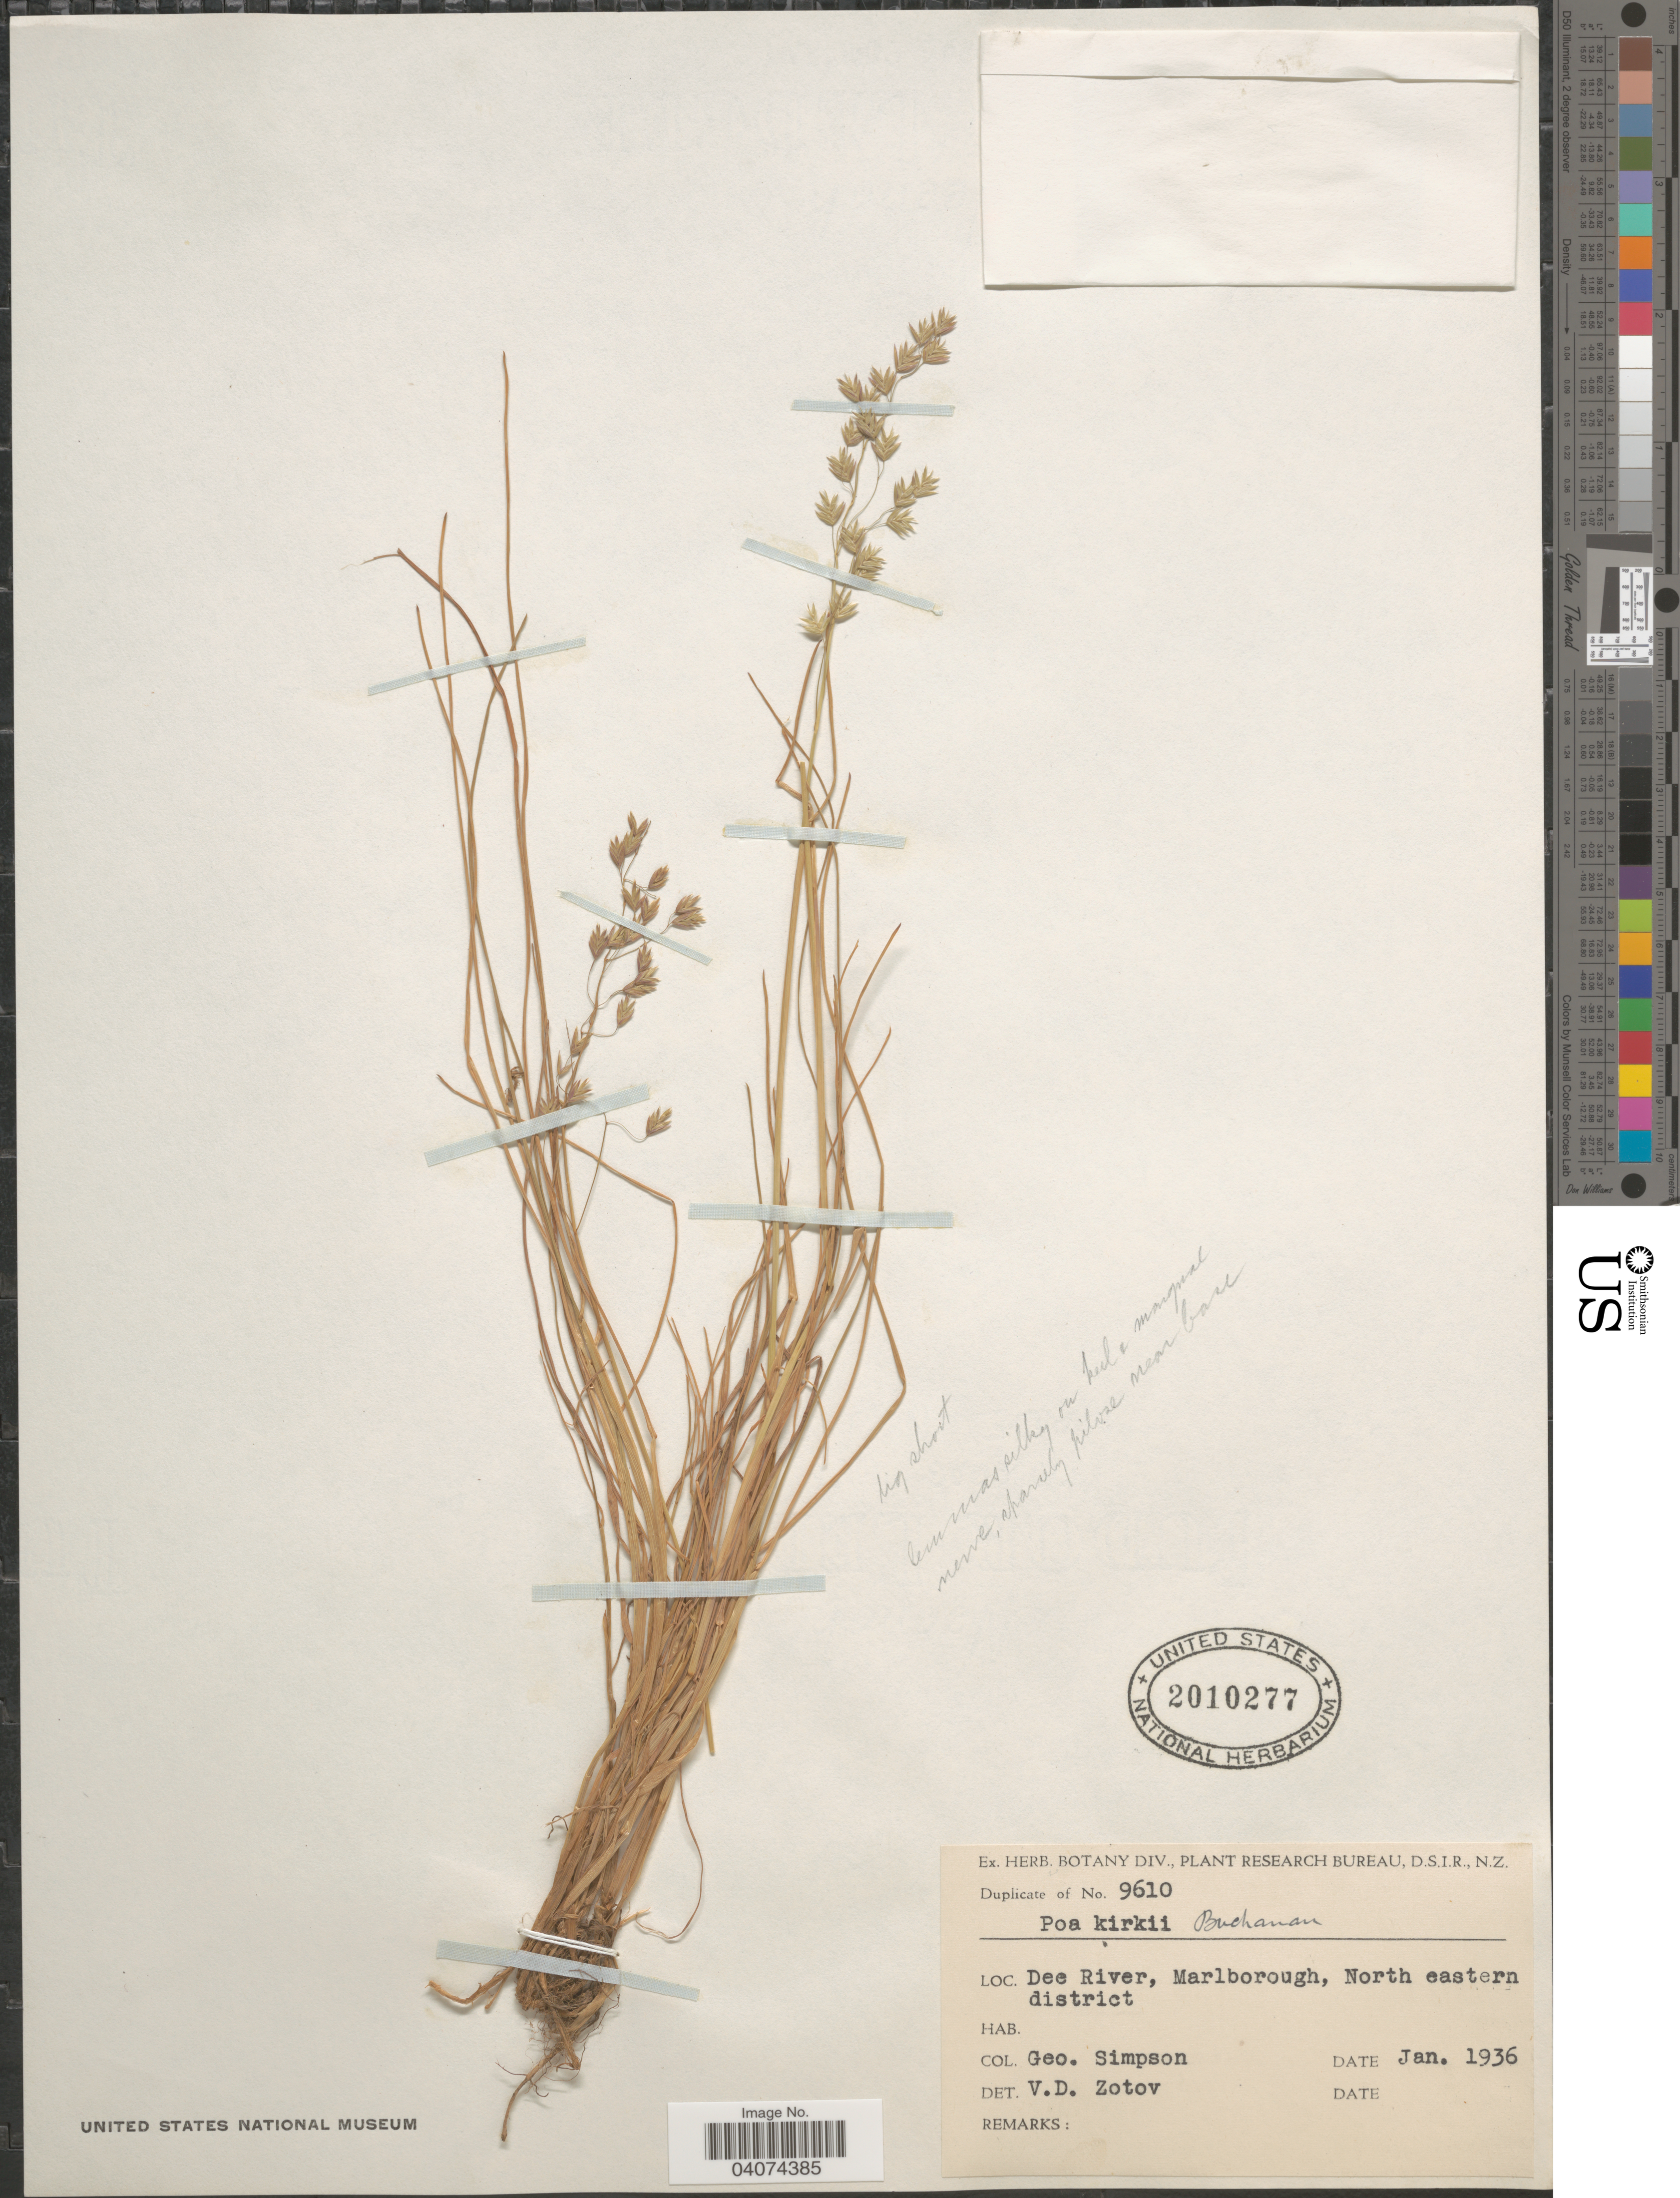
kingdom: Plantae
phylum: Tracheophyta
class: Liliopsida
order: Poales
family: Poaceae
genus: Poa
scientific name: Poa kirkii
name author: Buchanan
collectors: G. Simpson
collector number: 9610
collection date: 1936-01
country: New Zealand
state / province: Marlborough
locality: Dee River, North eastern district.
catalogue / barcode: US 2010277